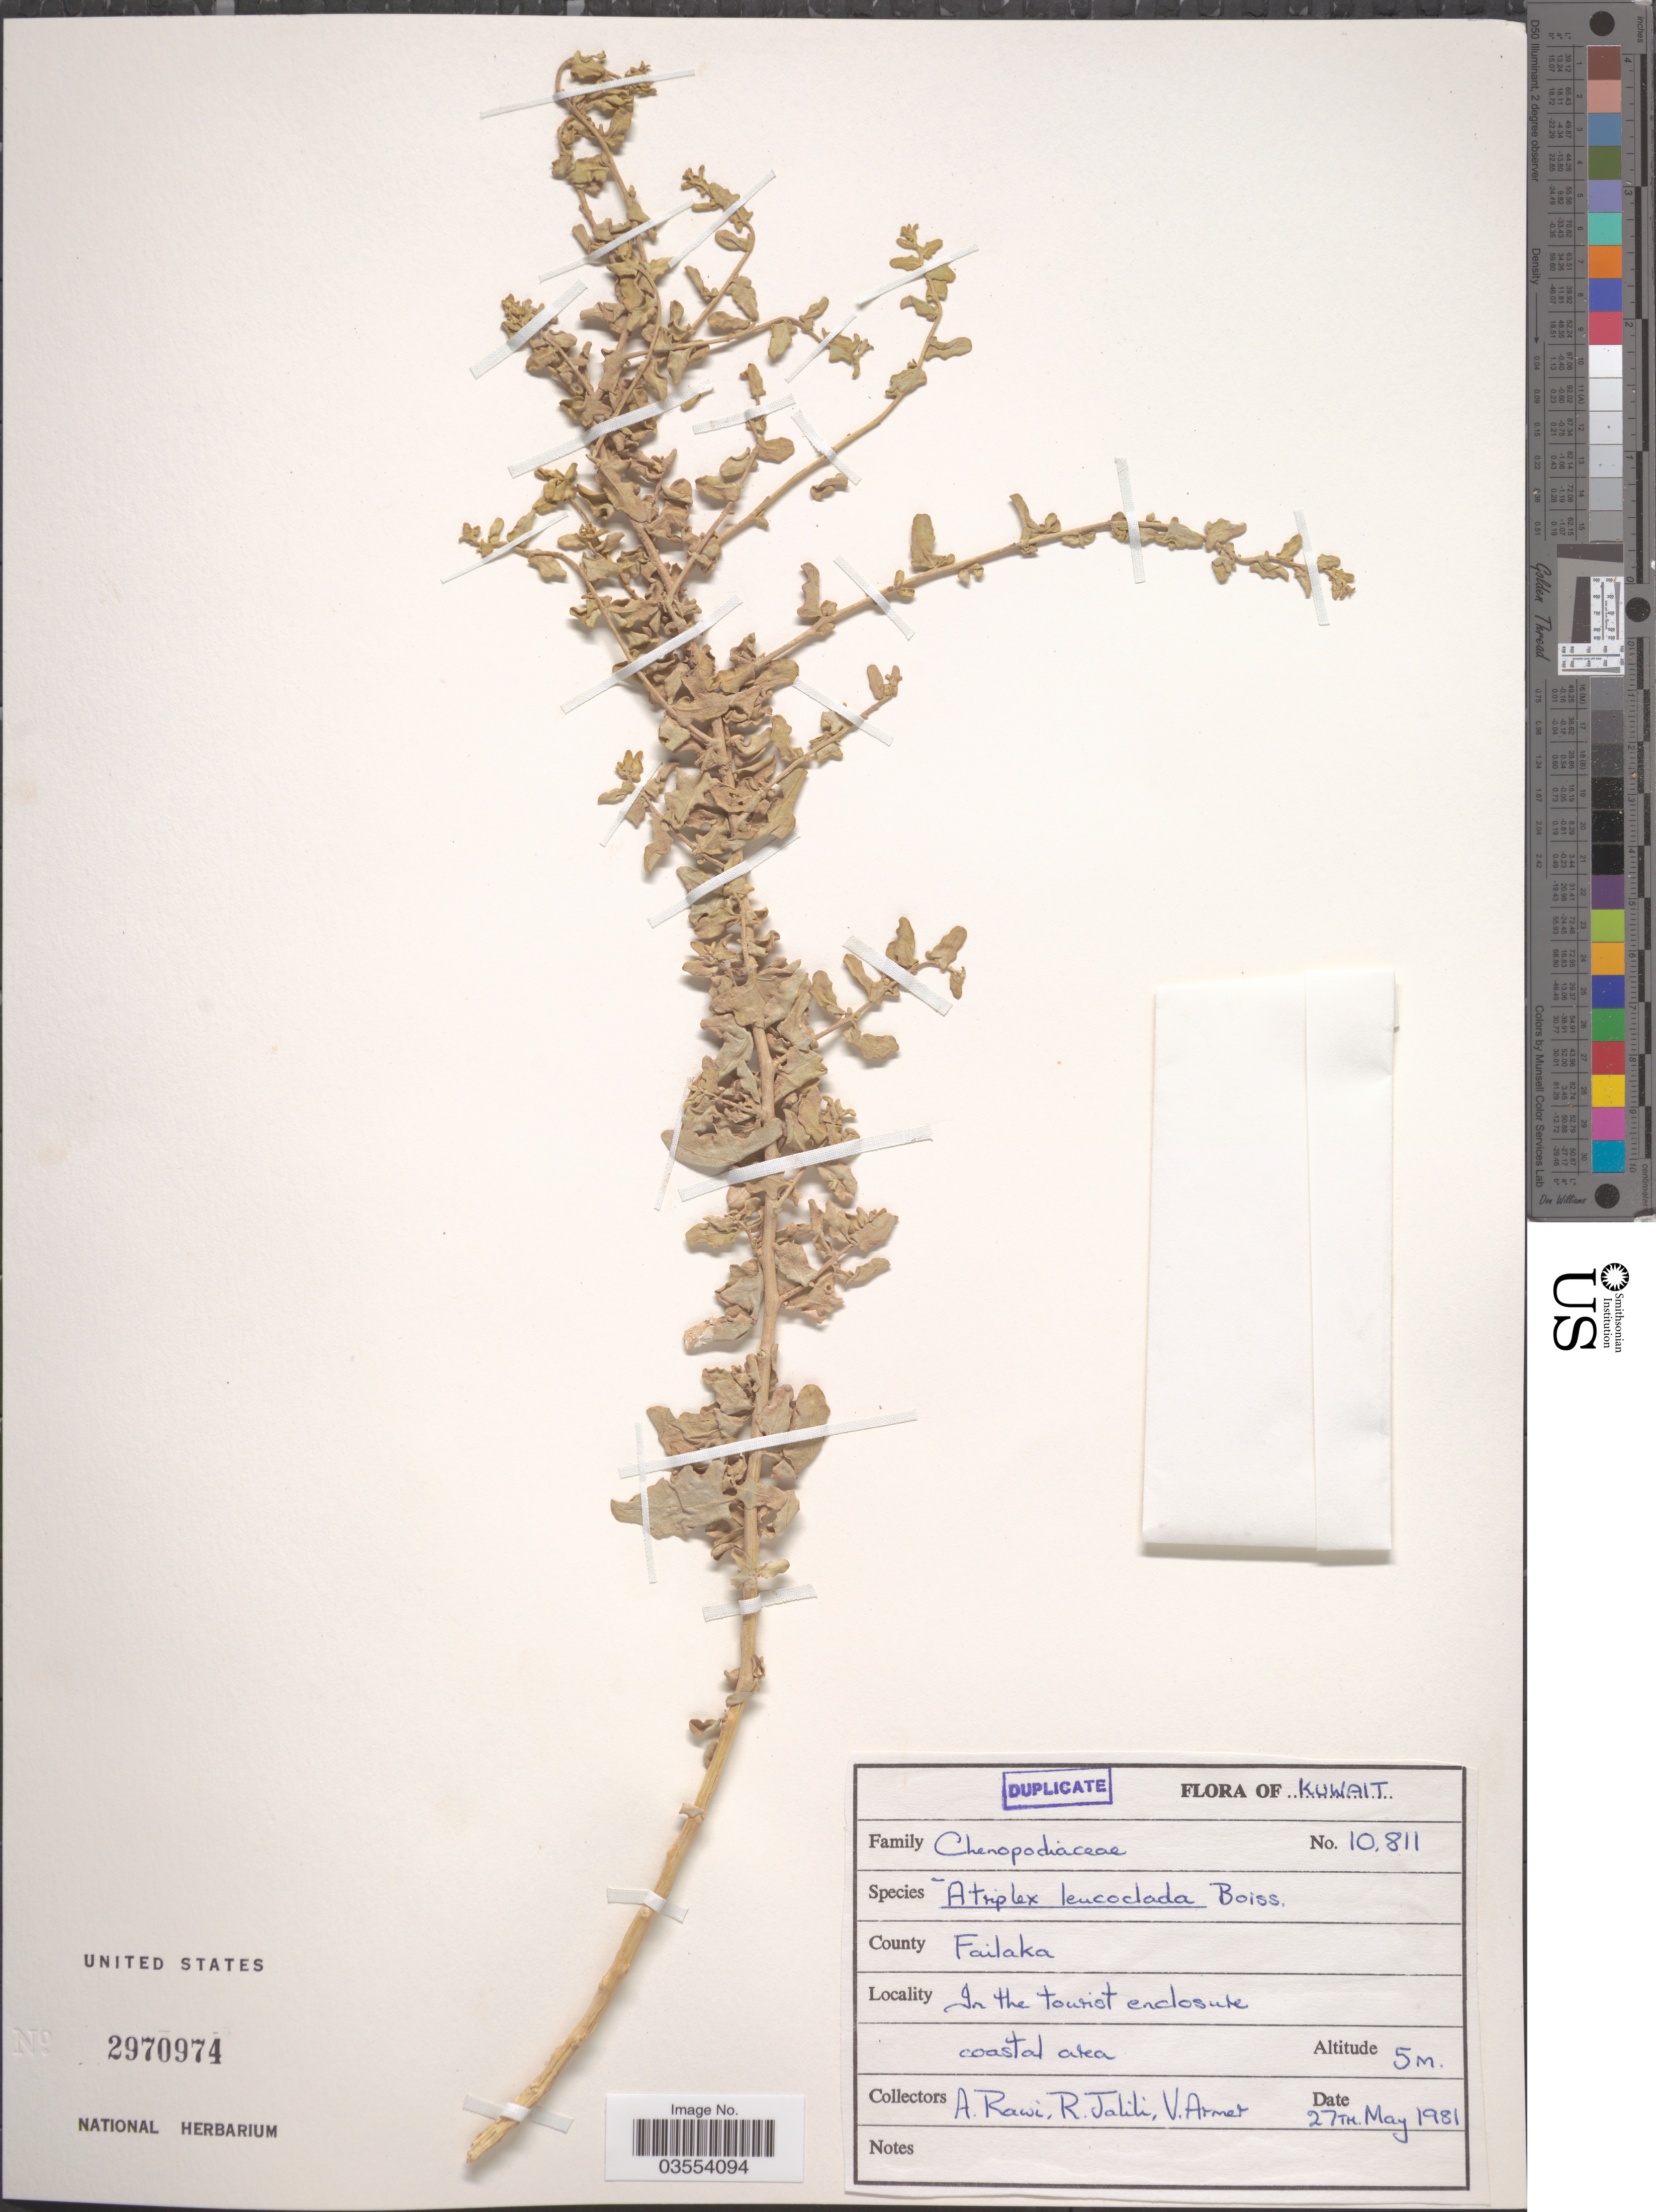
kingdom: Plantae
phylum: Tracheophyta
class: Magnoliopsida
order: Caryophyllales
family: Amaranthaceae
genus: Atriplex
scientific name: Atriplex leucoclada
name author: Boiss.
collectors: A. Rawi, R. Talili & V. Armet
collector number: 10811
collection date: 1981-05-27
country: Kuwait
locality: County Failaka. In the tourist enclosure coastal area.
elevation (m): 5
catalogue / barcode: US 2970974